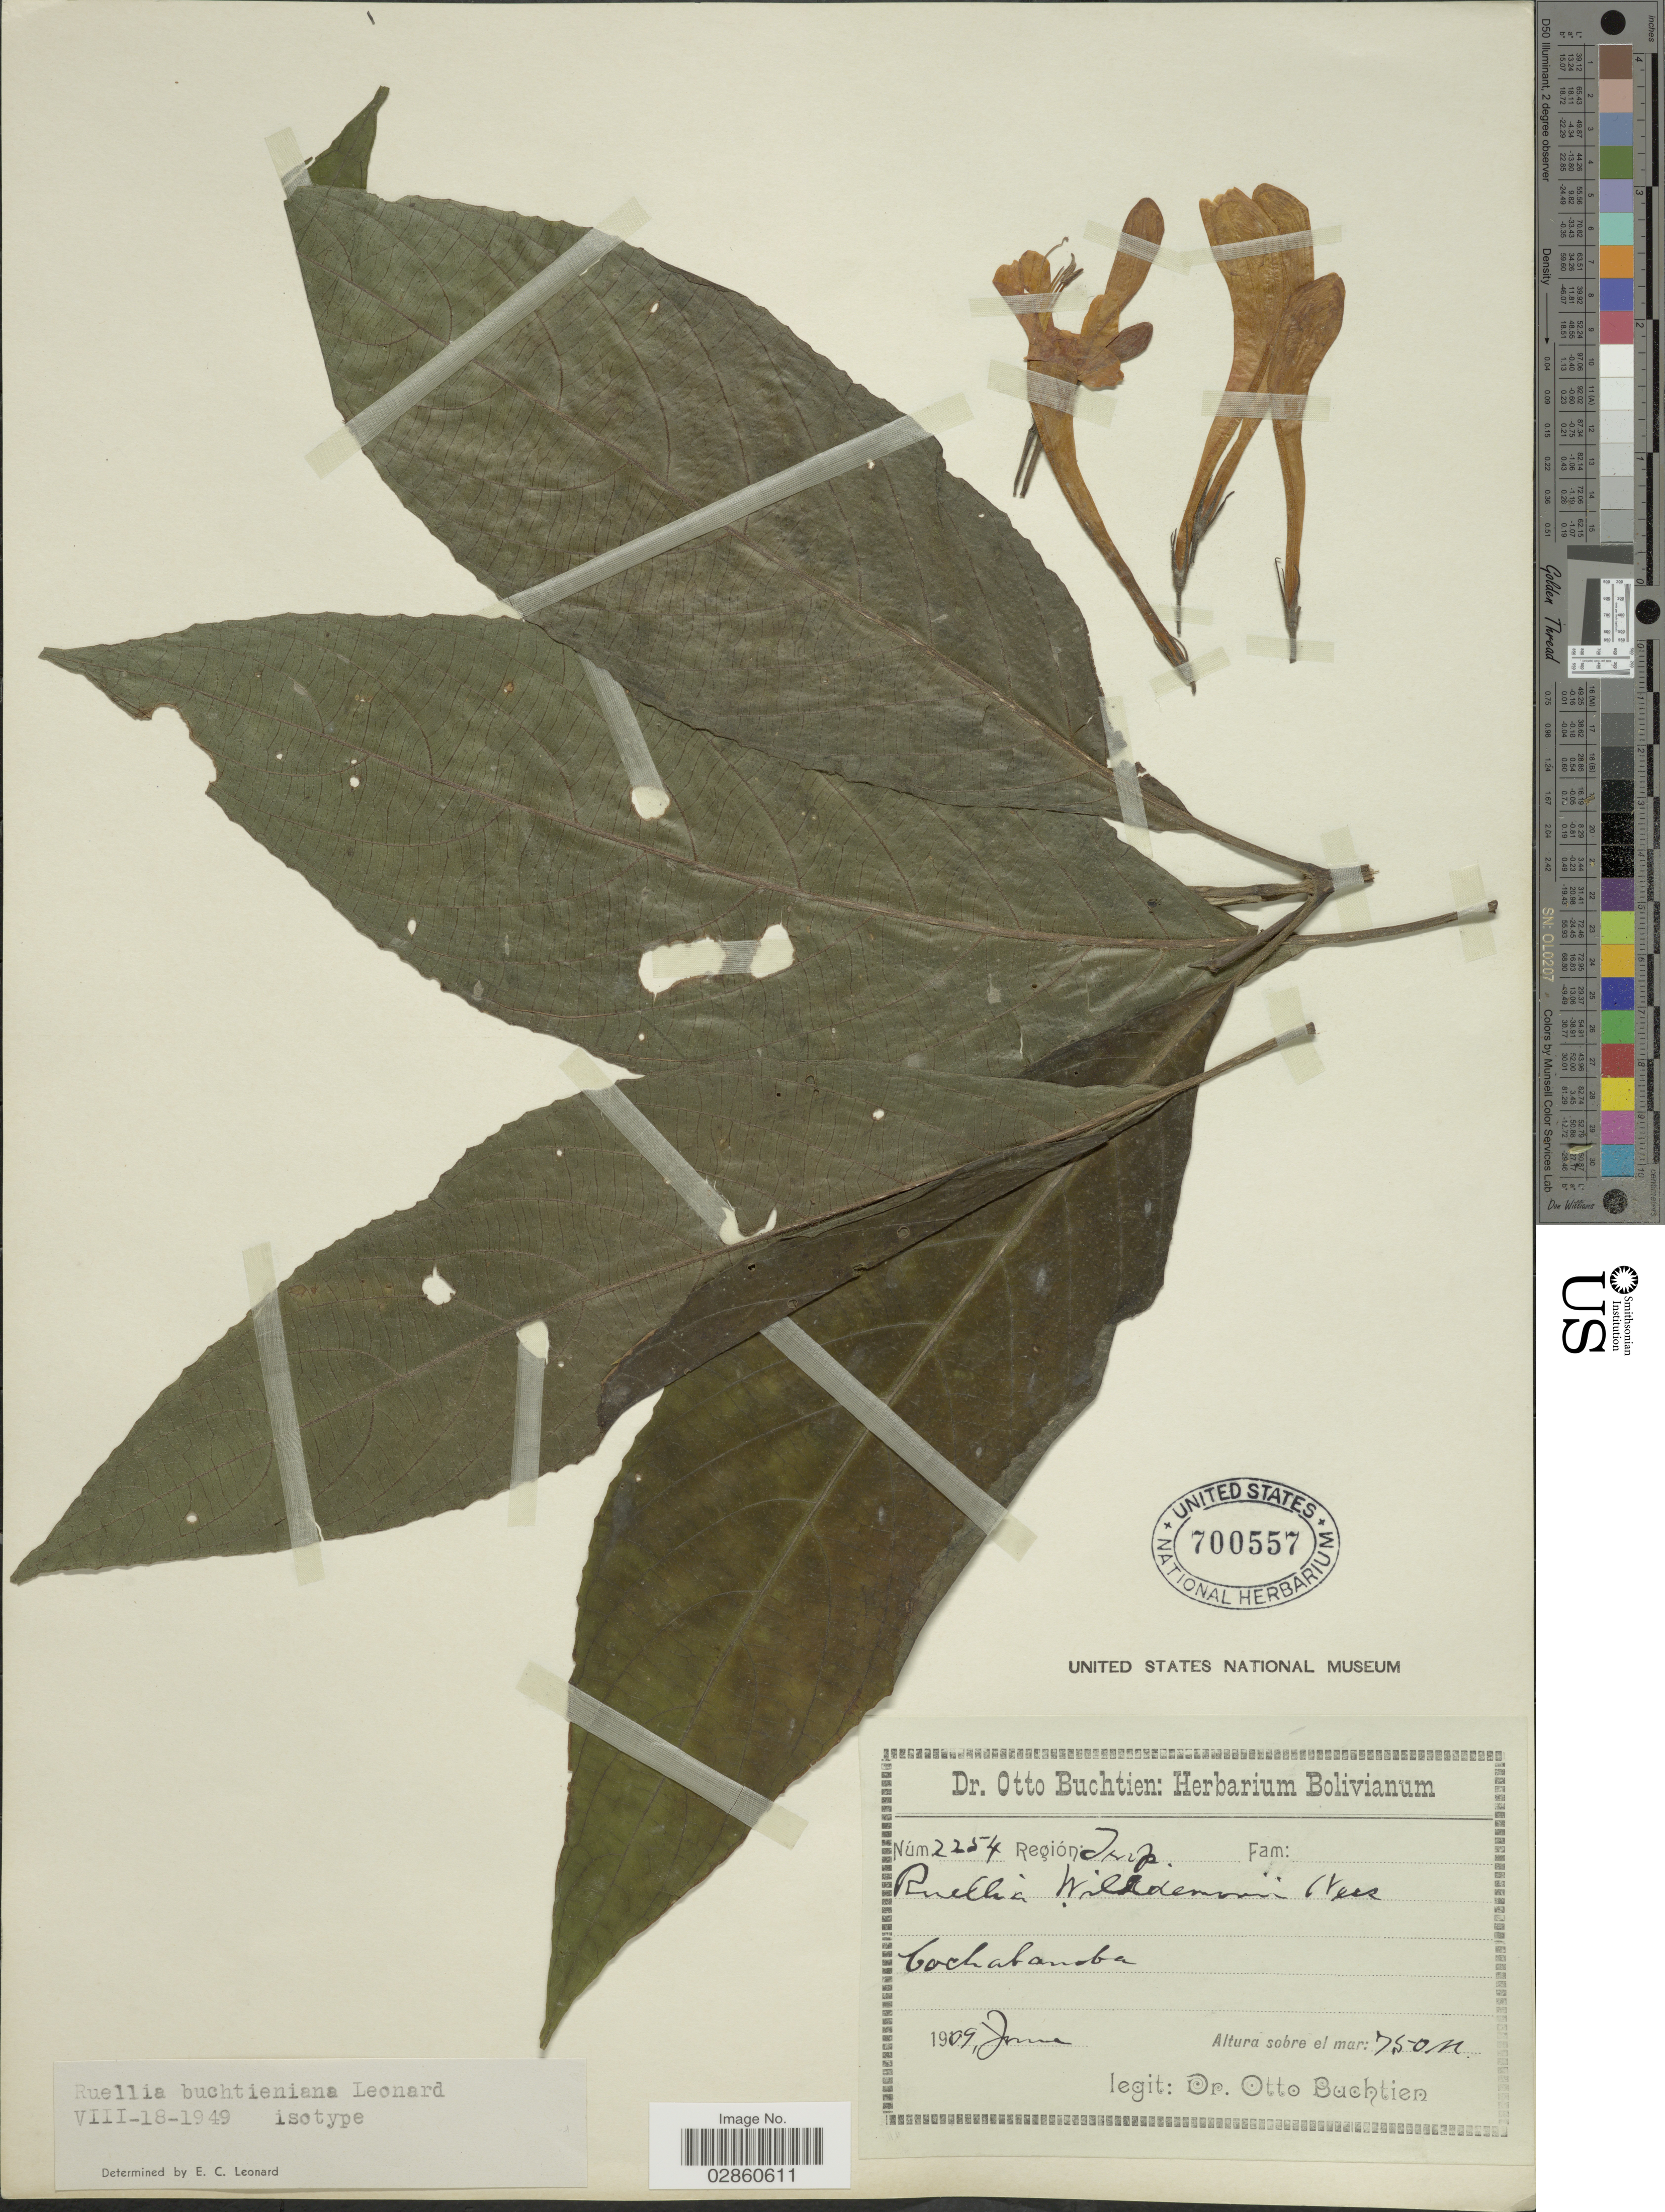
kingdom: Plantae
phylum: Tracheophyta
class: Magnoliopsida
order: Lamiales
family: Acanthaceae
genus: Ruellia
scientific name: Ruellia haenkeana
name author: (Nees) Wassh.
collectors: O. Buchtien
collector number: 2254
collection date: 1909-06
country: Bolivia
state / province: Cochabamba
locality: Región: Trop.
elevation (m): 750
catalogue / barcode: US 700557